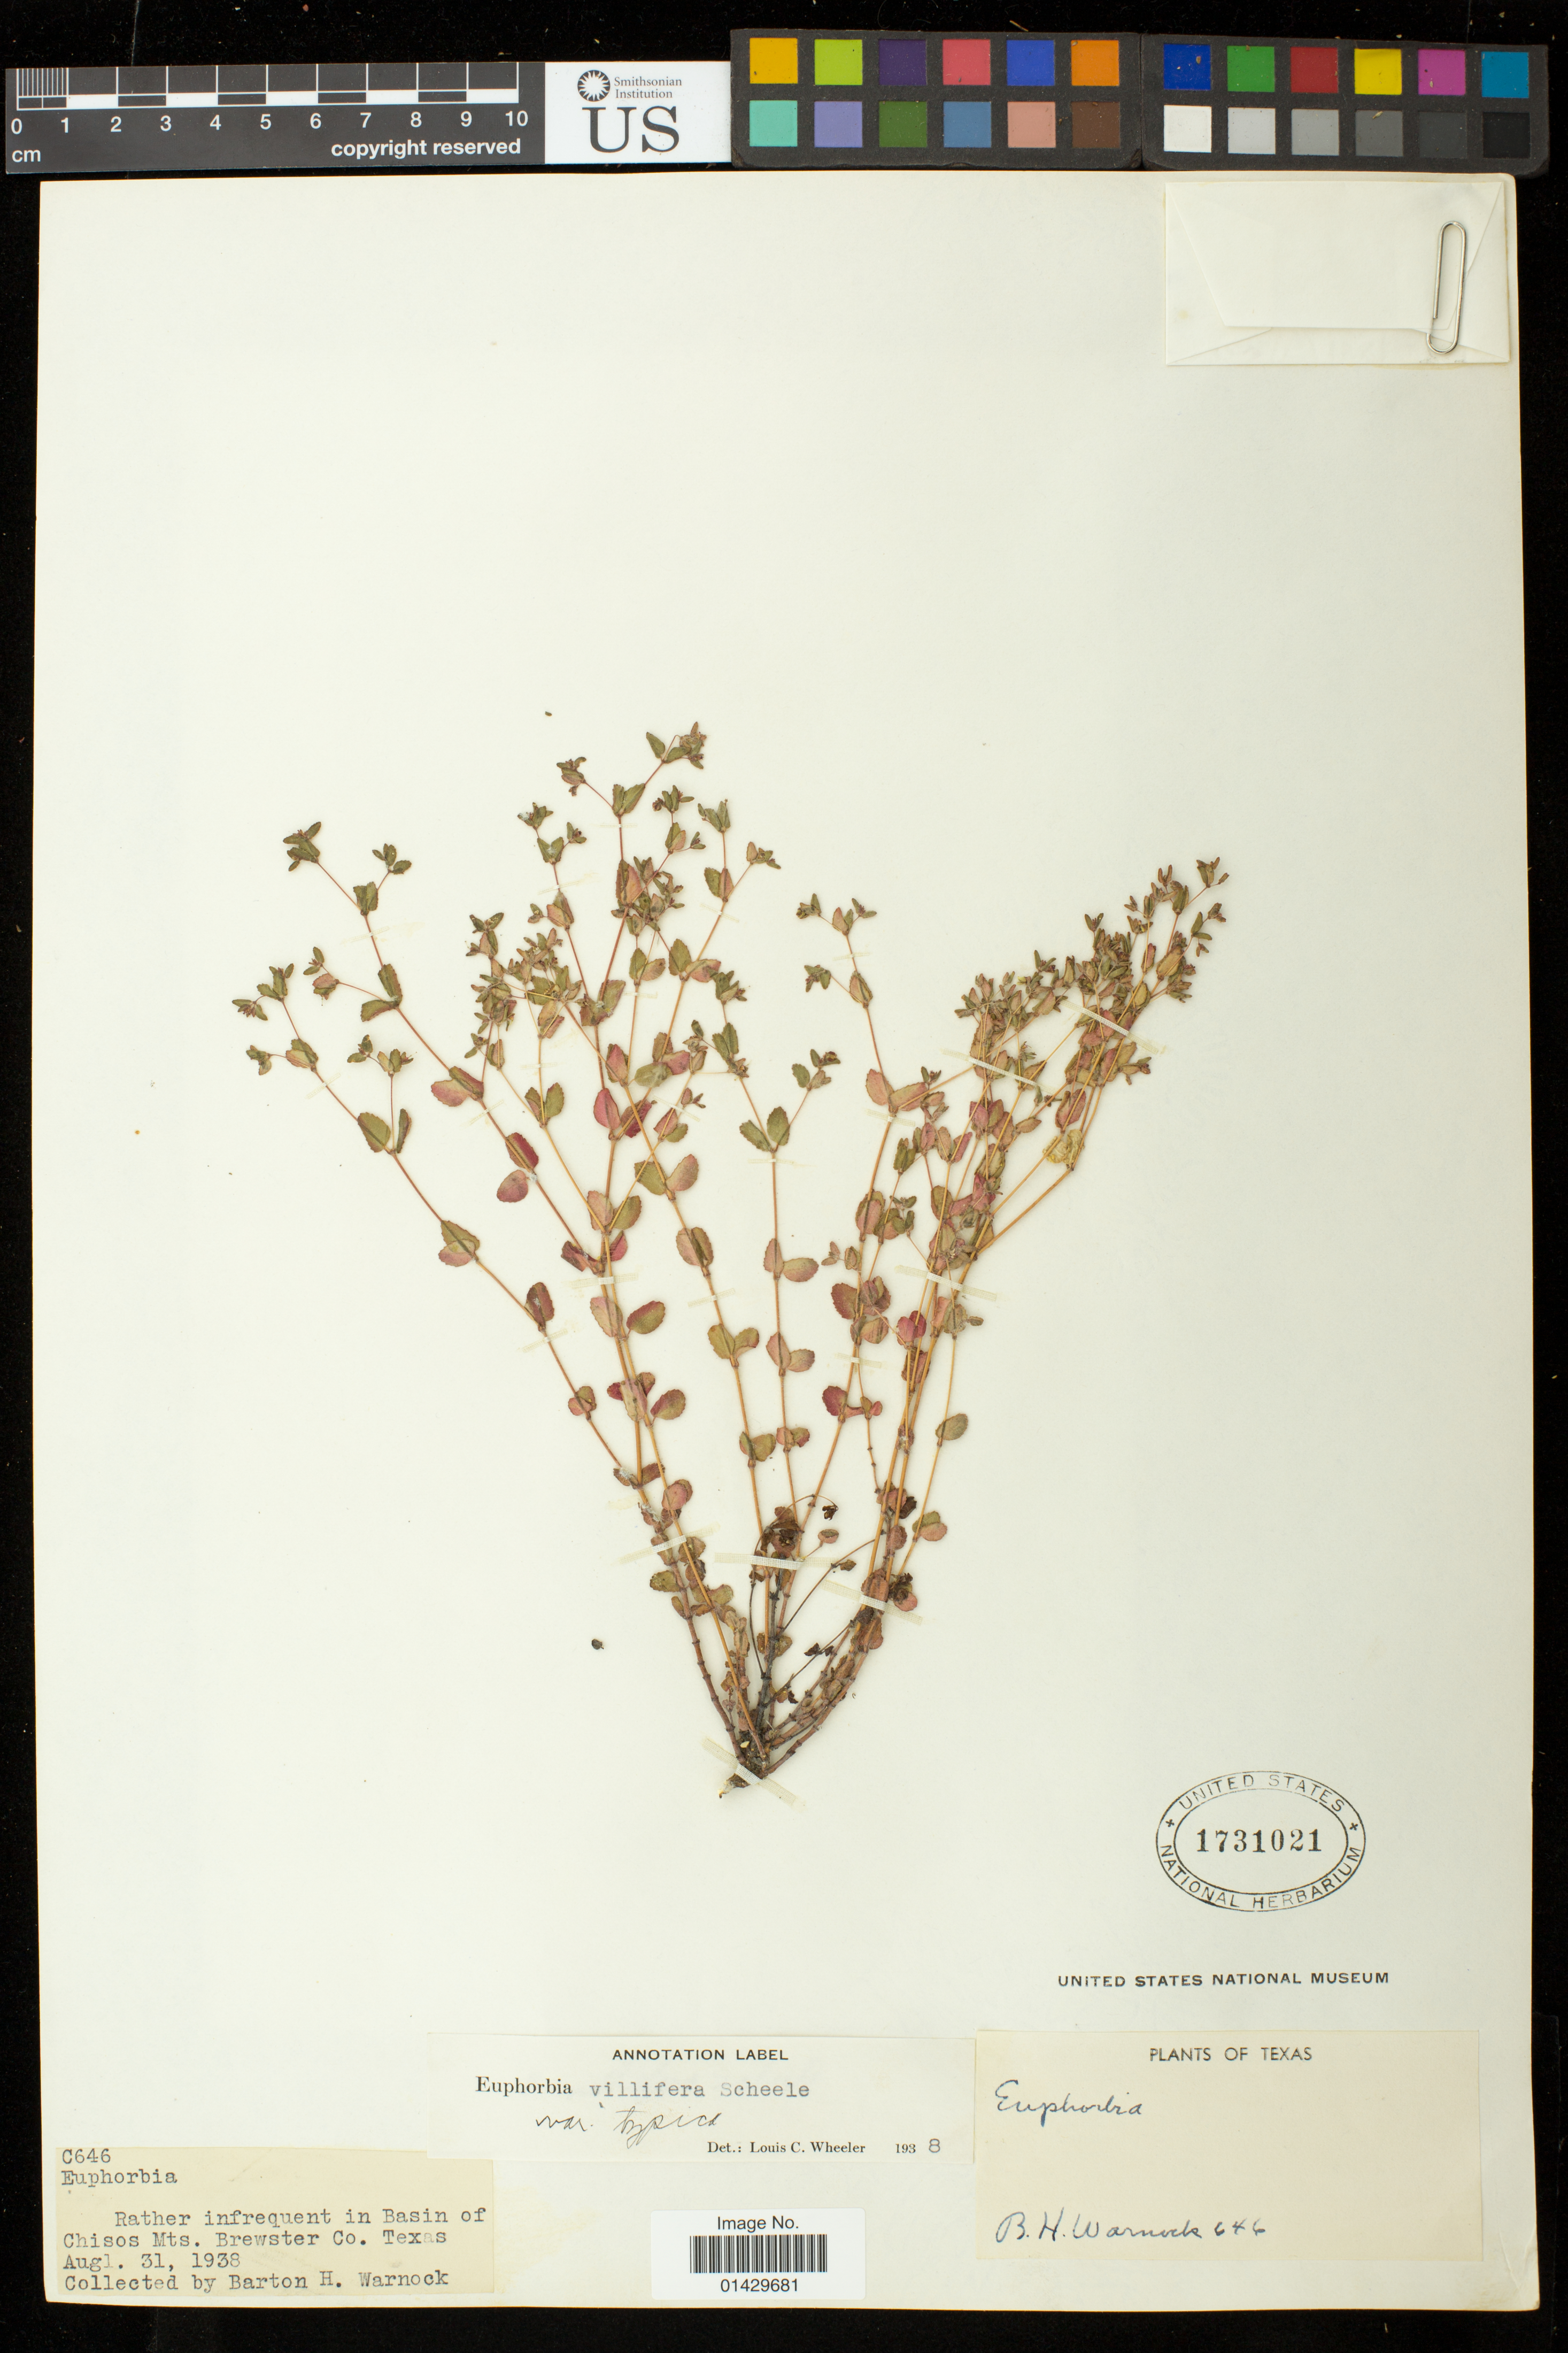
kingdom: Plantae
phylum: Tracheophyta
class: Magnoliopsida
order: Malpighiales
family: Euphorbiaceae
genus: Euphorbia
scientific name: Euphorbia villifera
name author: Scheele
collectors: B. H. Warnock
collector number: C646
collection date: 1938-08-31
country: United States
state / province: Texas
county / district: Brewster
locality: Basin of Chisos Mts.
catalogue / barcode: US 1731021